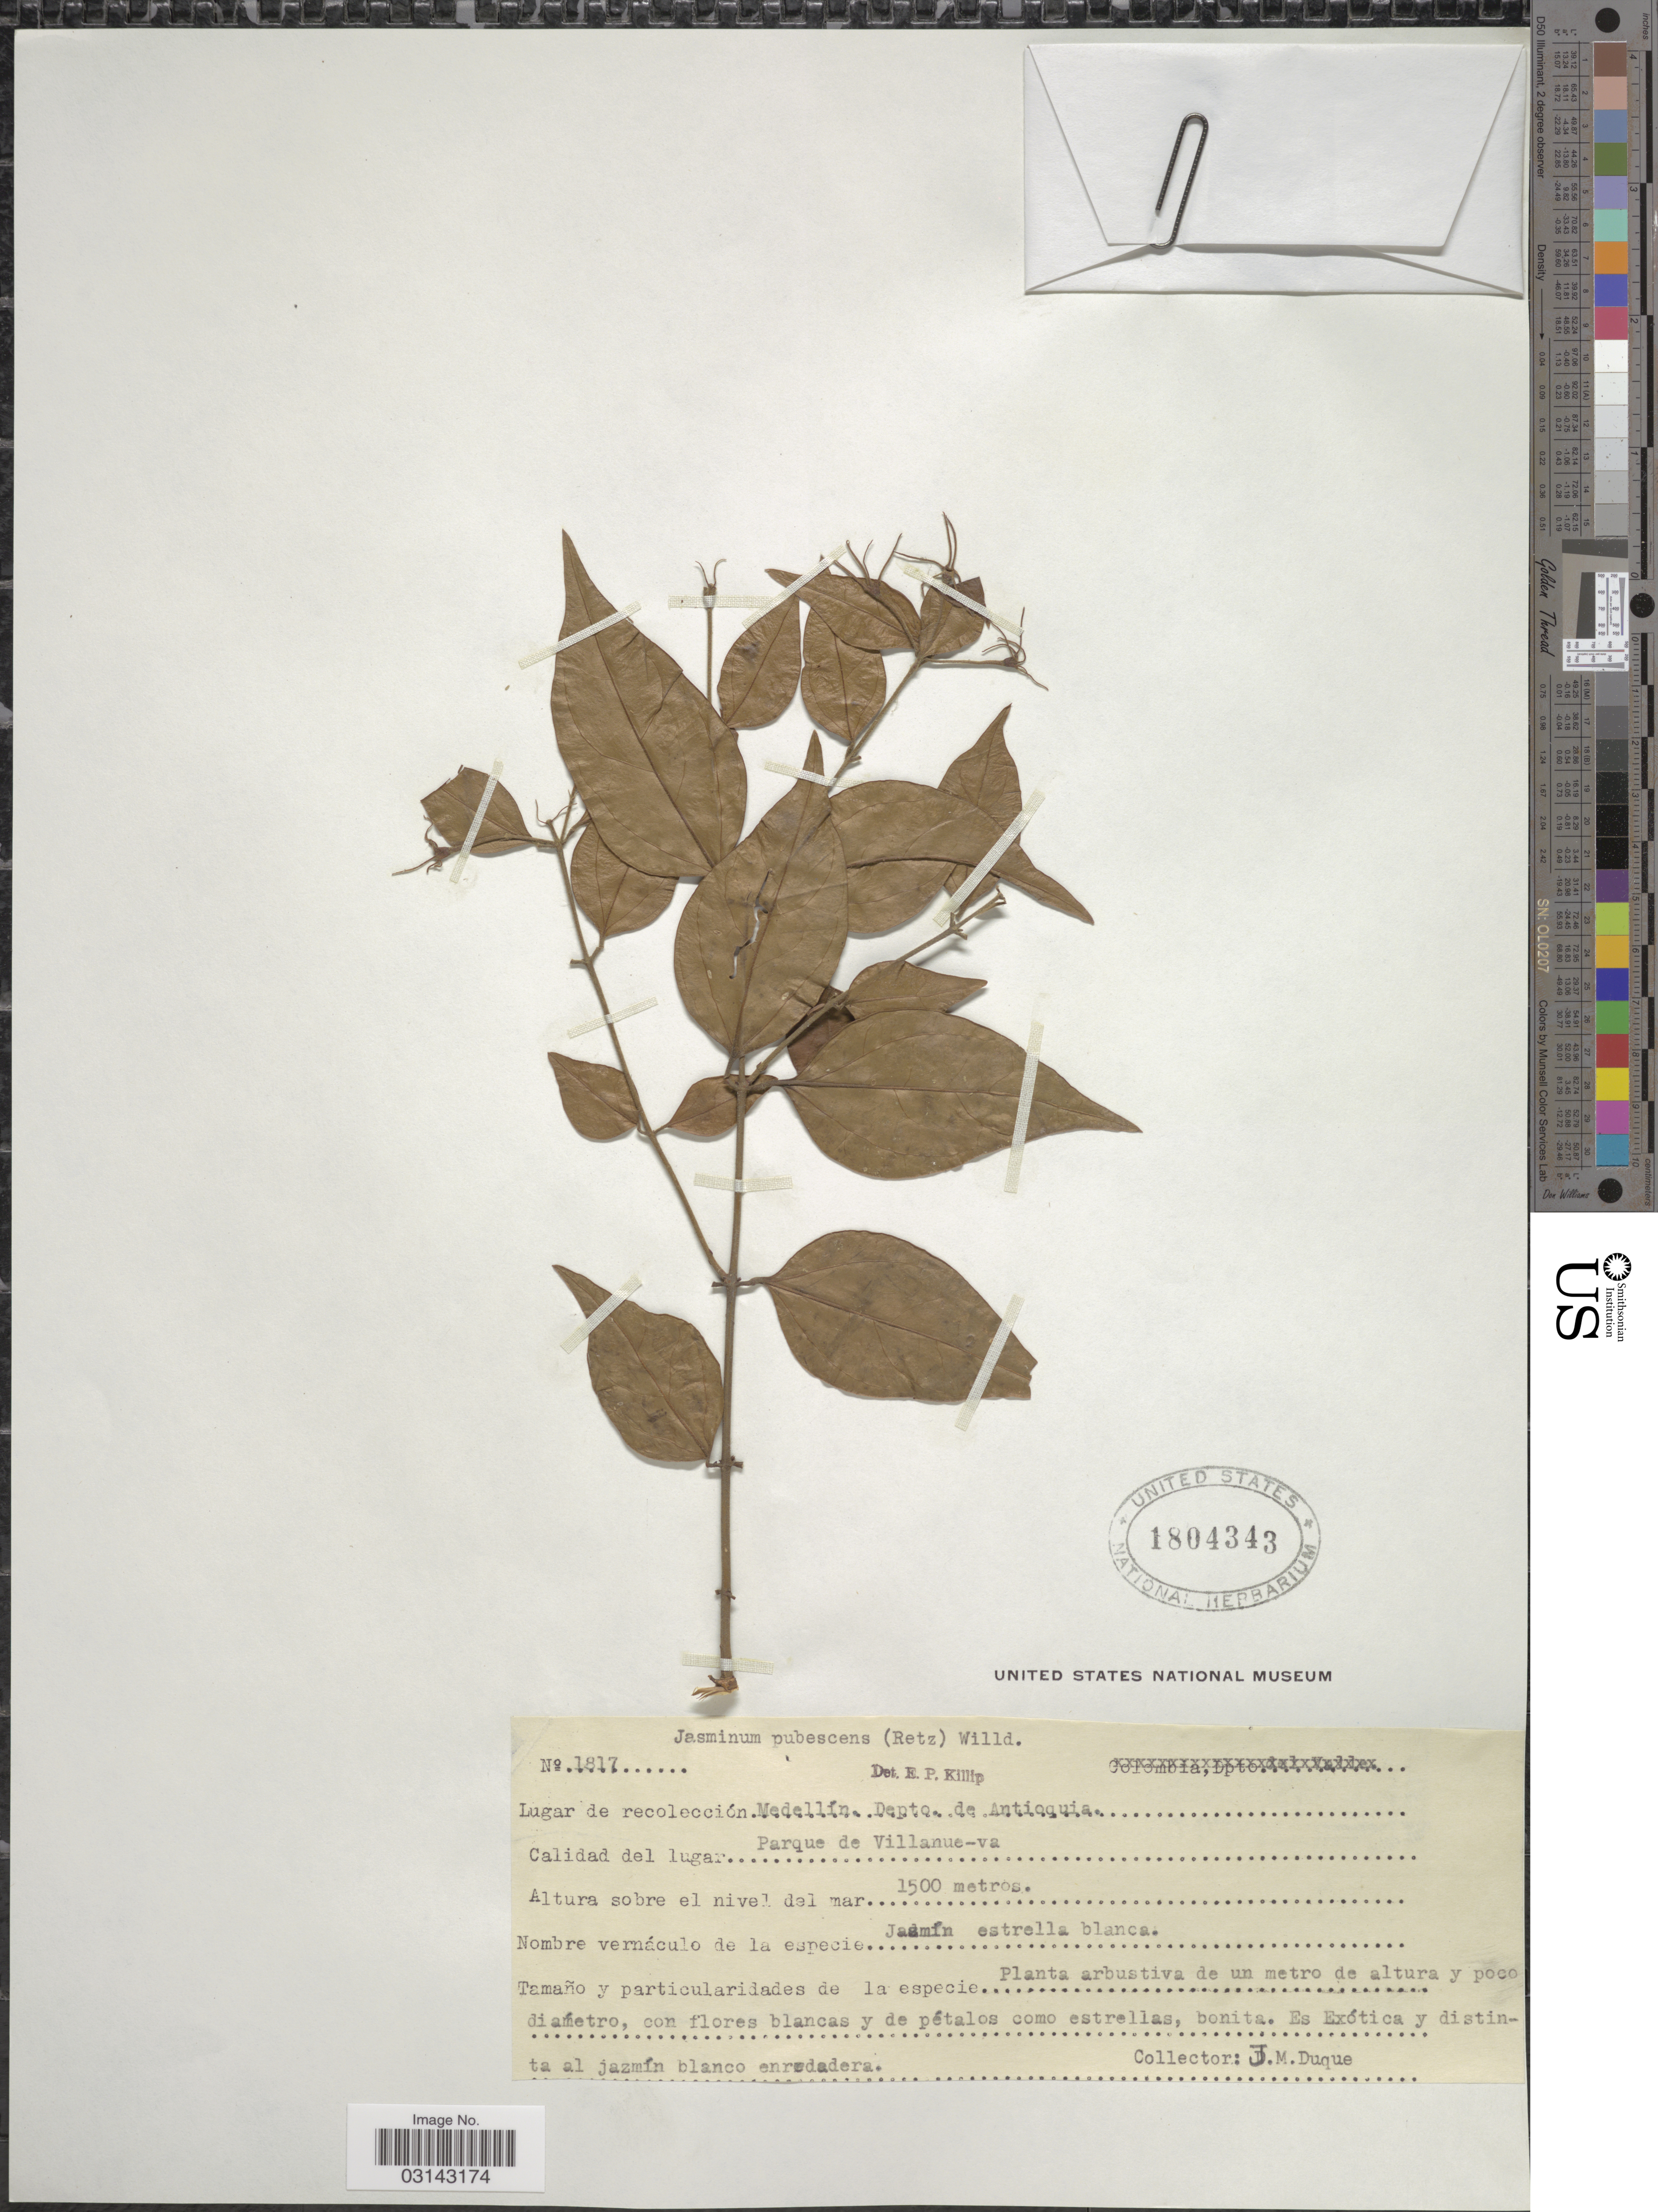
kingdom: Plantae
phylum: Tracheophyta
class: Magnoliopsida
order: Lamiales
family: Oleaceae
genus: Jasminum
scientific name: Jasminum pubescens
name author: (Retz.) Willd.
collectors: J. Duque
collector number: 1817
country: Colombia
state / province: Antioquia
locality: Medellín. Depto. de Antioquia. Parque de Villanue-va.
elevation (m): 1500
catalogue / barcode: US 1804343